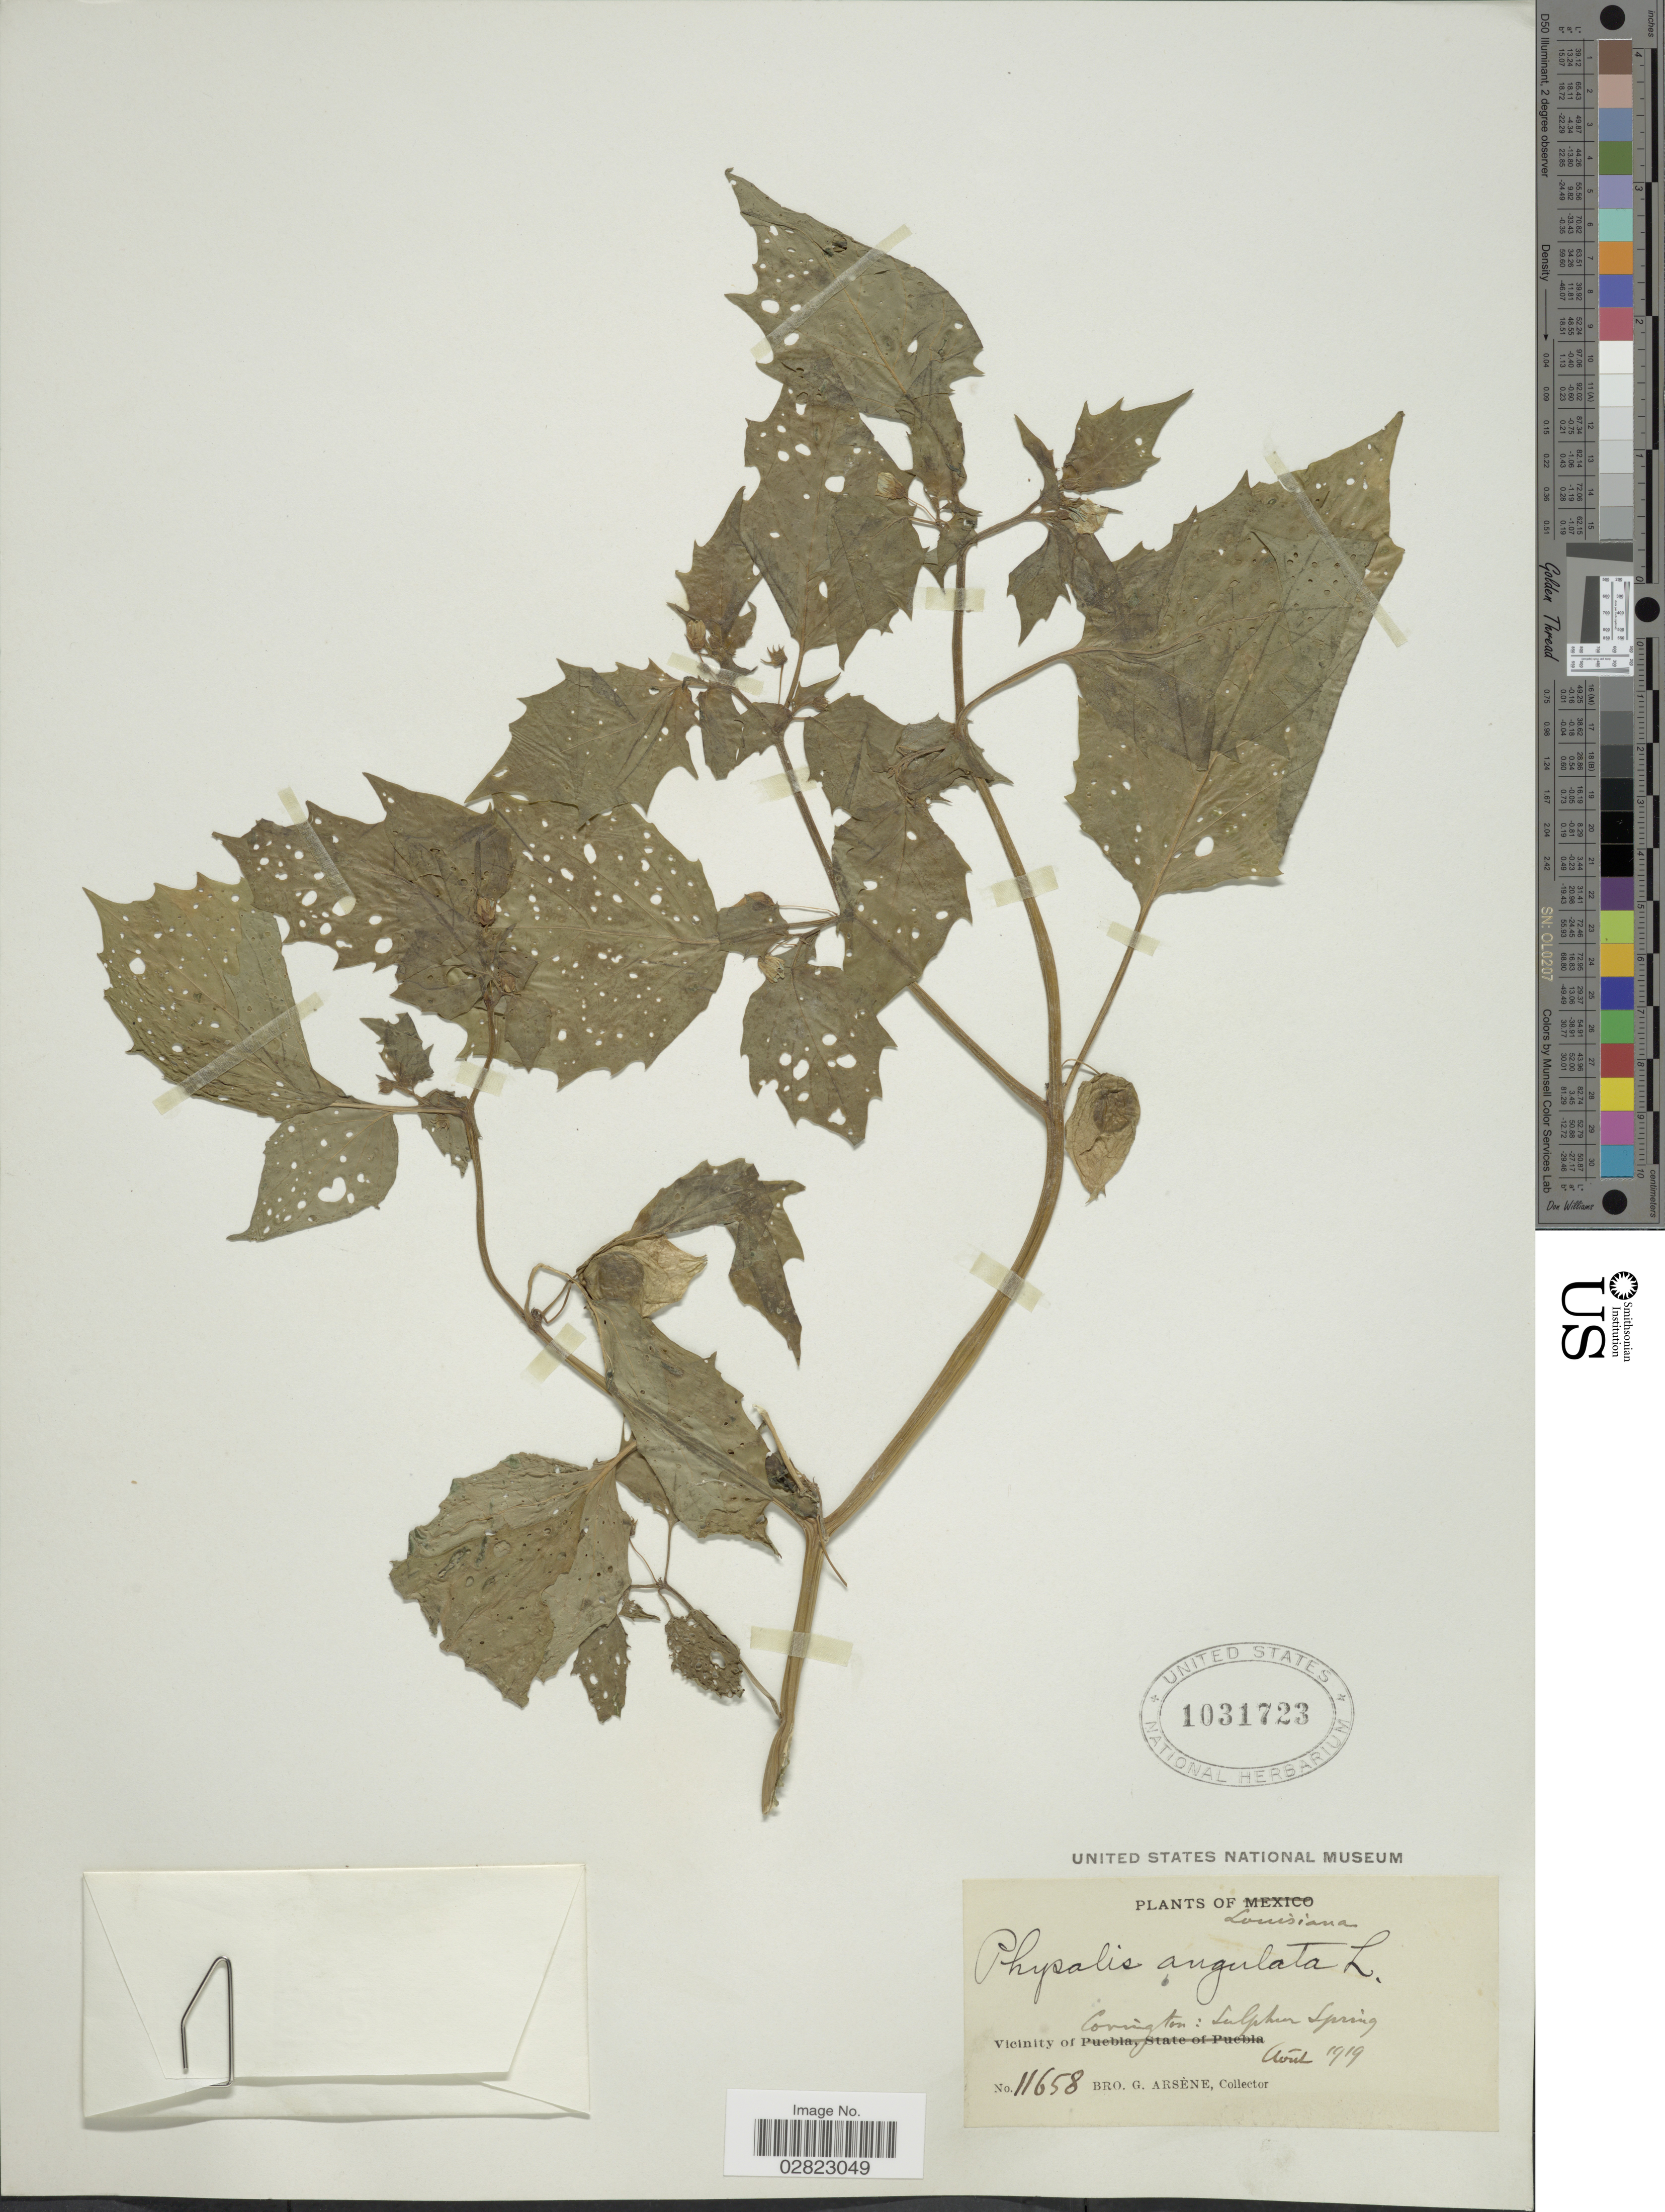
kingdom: Plantae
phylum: Tracheophyta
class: Magnoliopsida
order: Solanales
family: Solanaceae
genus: Physalis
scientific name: Physalis angulata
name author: L.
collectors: Bro. G. Arsène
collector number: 11658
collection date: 1919-08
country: United States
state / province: Louisiana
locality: Vicinity of Covington: Sulphur Spring.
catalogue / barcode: US 1031723